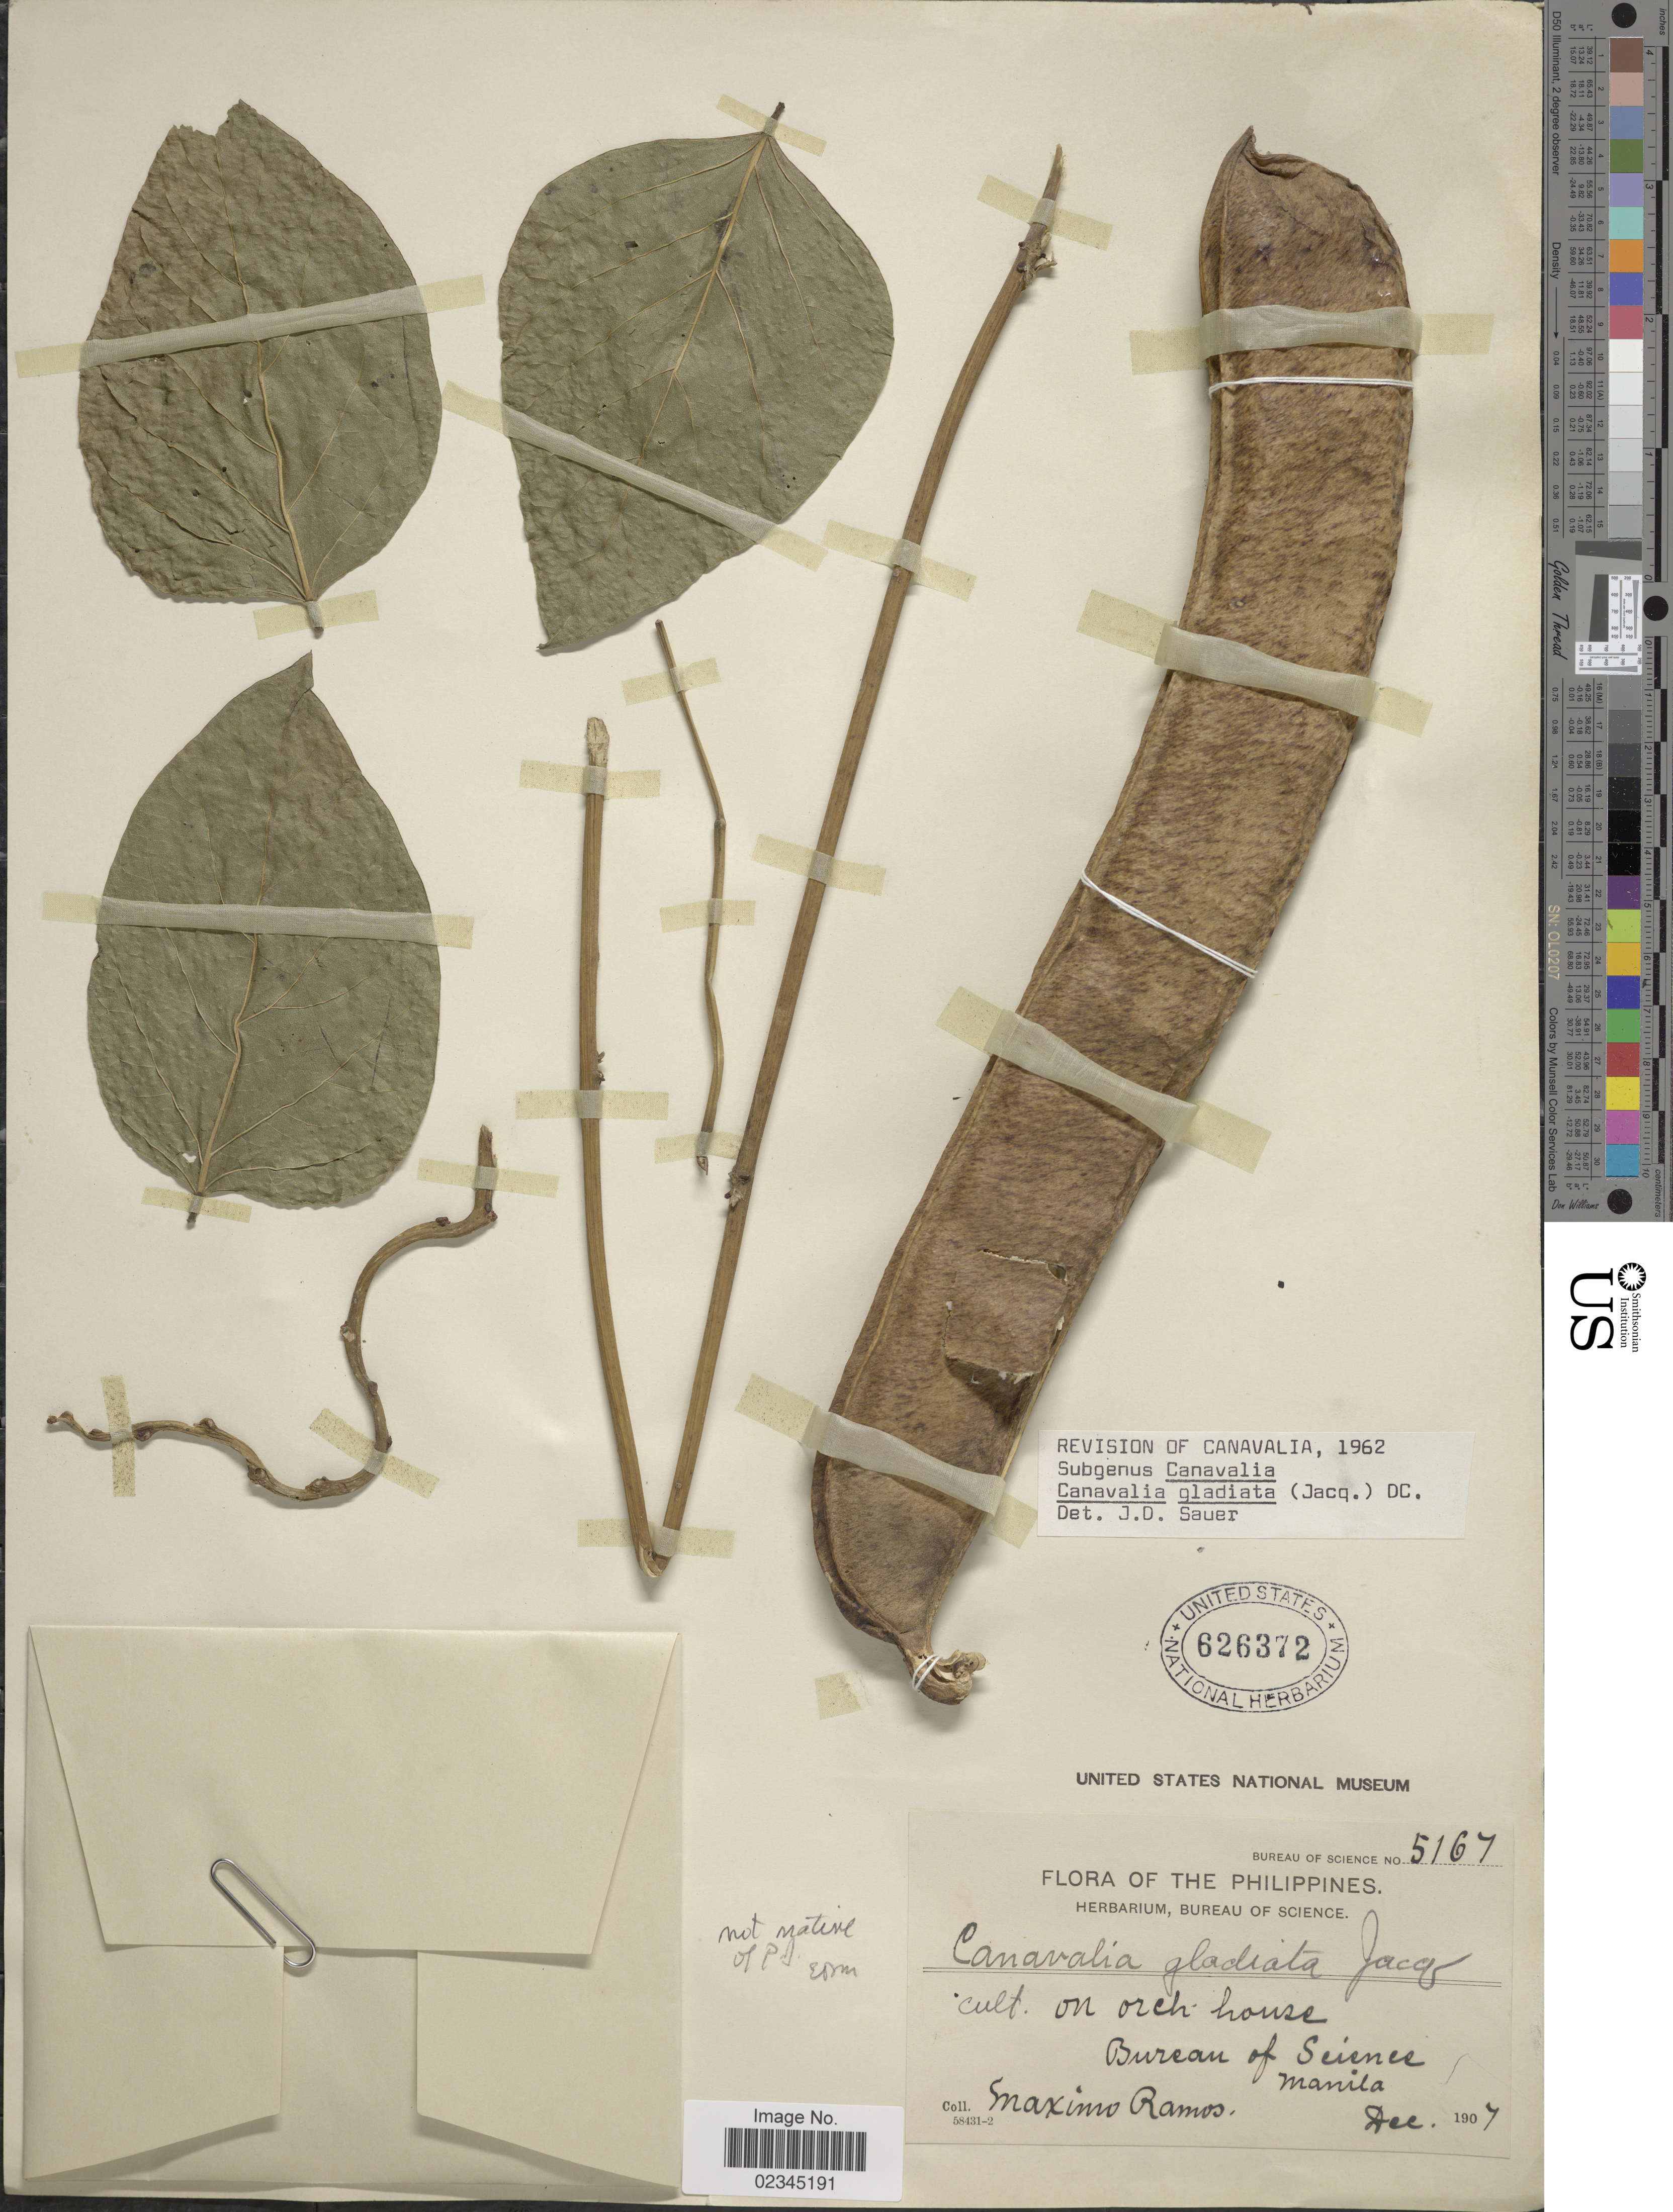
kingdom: Plantae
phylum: Tracheophyta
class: Magnoliopsida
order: Fabales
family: Fabaceae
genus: Canavalia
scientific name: Canavalia gladiata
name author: (Jacq.) DC.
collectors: M. Ramos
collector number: Bureau of Science 5167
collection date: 1907-12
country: Philippines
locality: Cult on orch house, Bureau of Science, Manila.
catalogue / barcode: US 626372